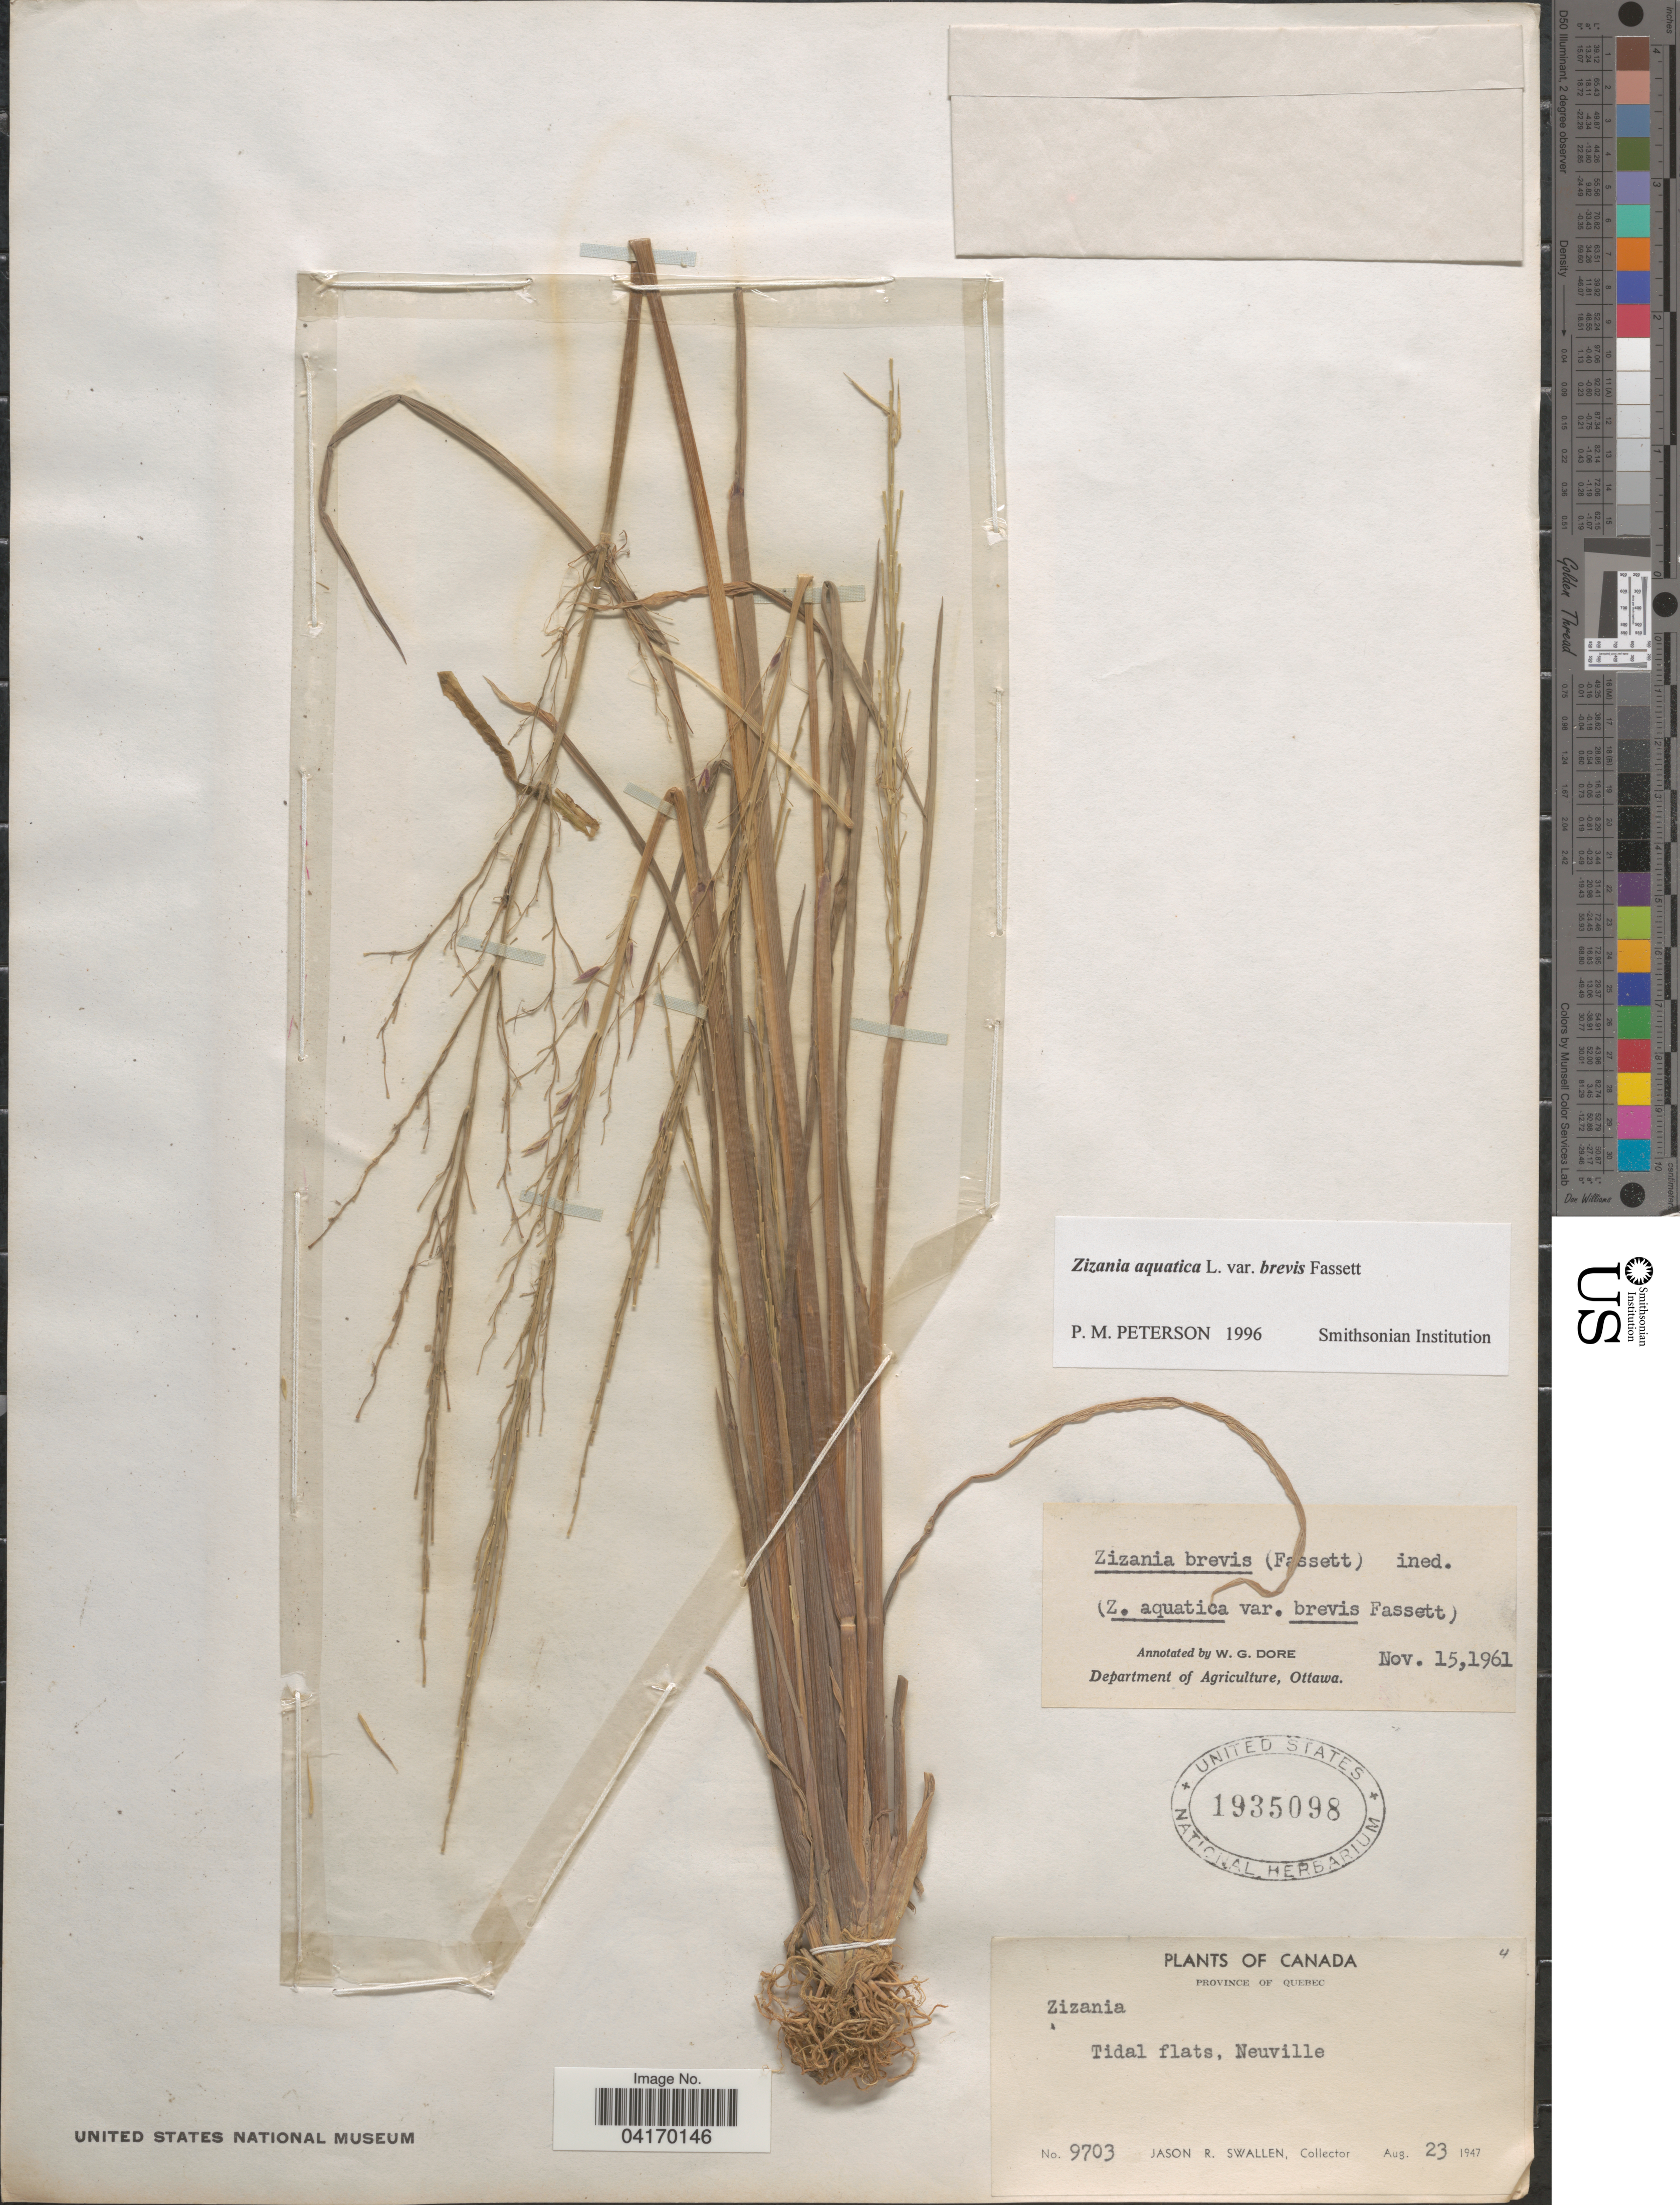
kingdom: Plantae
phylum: Tracheophyta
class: Liliopsida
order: Poales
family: Poaceae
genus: Zizania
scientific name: Zizania aquatica var. brevis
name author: Fassett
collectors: J. R. Swallen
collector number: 9703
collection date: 1947-08-23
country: Canada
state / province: Quebec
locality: Tidal flats, Neuville.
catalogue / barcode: US 1935098